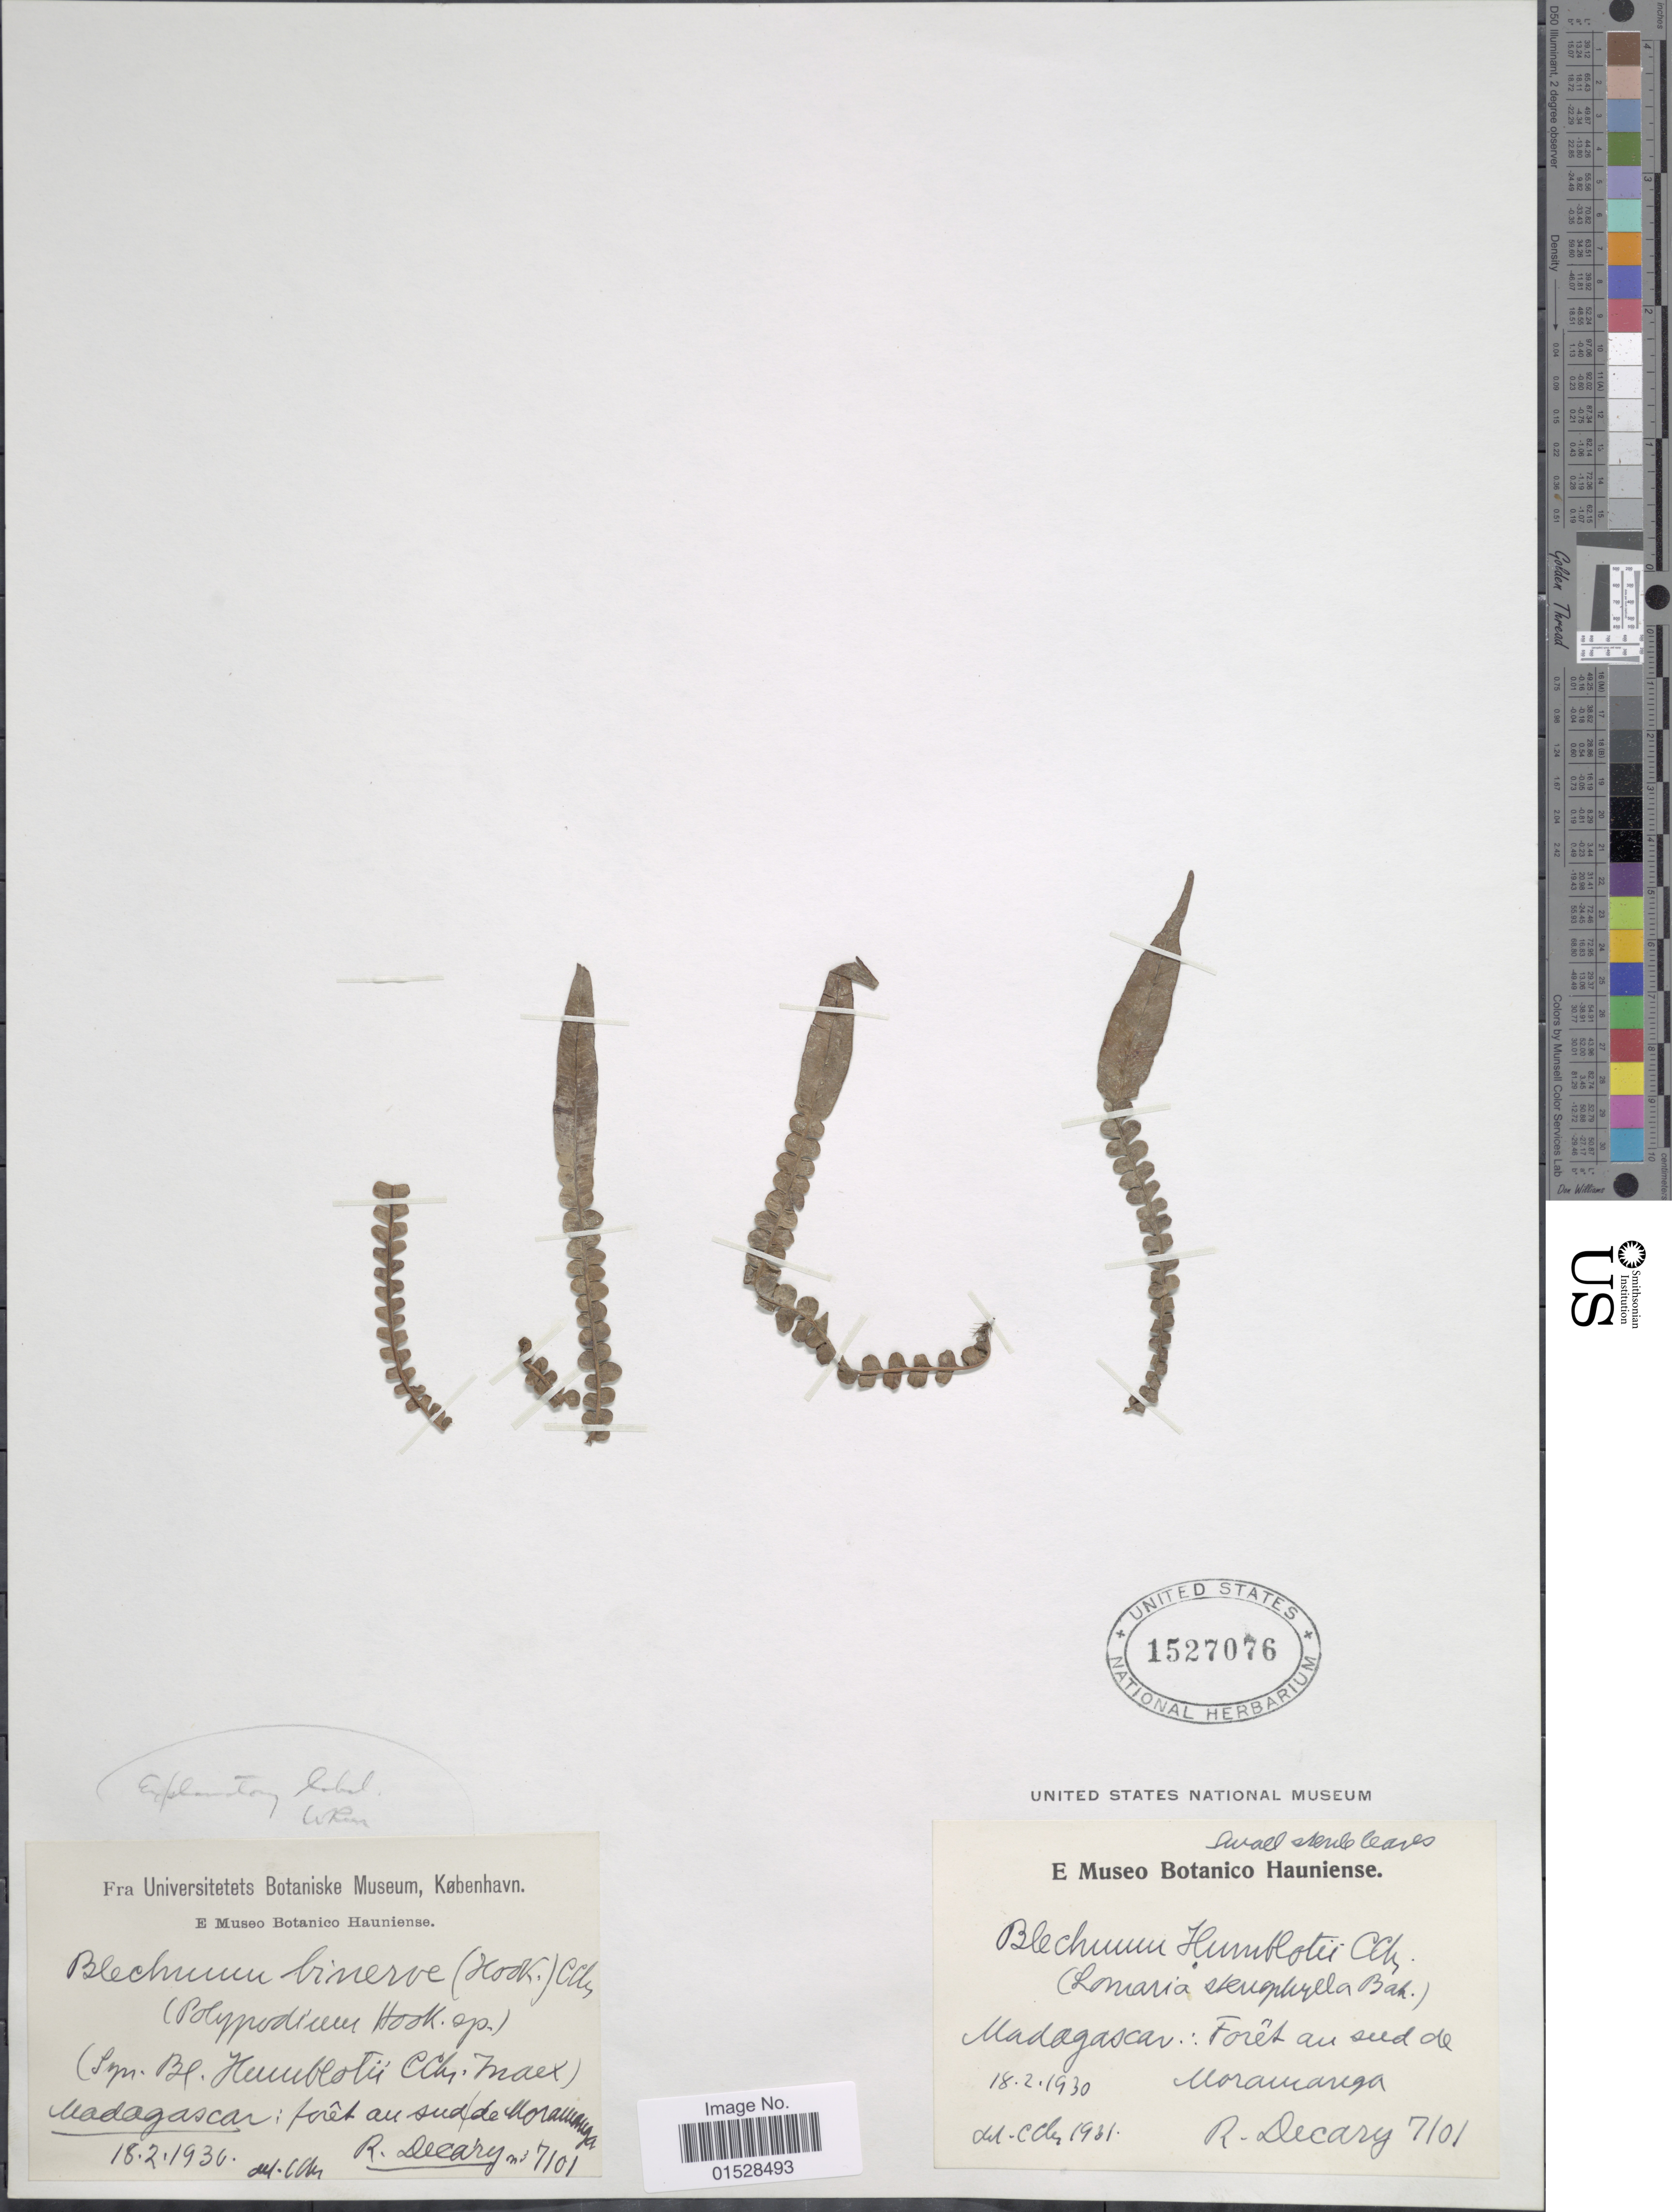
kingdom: Plantae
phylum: Tracheophyta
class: Polypodiopsida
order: Polypodiales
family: Blechnaceae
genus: Blechnum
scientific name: Blechnum binerve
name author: (Hook.) C. Chr.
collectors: R. Decary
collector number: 7101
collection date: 1931-02-18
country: Madagascar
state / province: Alaotra Mangoro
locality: Forêt au sud de Moramanga [forest south of Moramanga]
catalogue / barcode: US 1527076